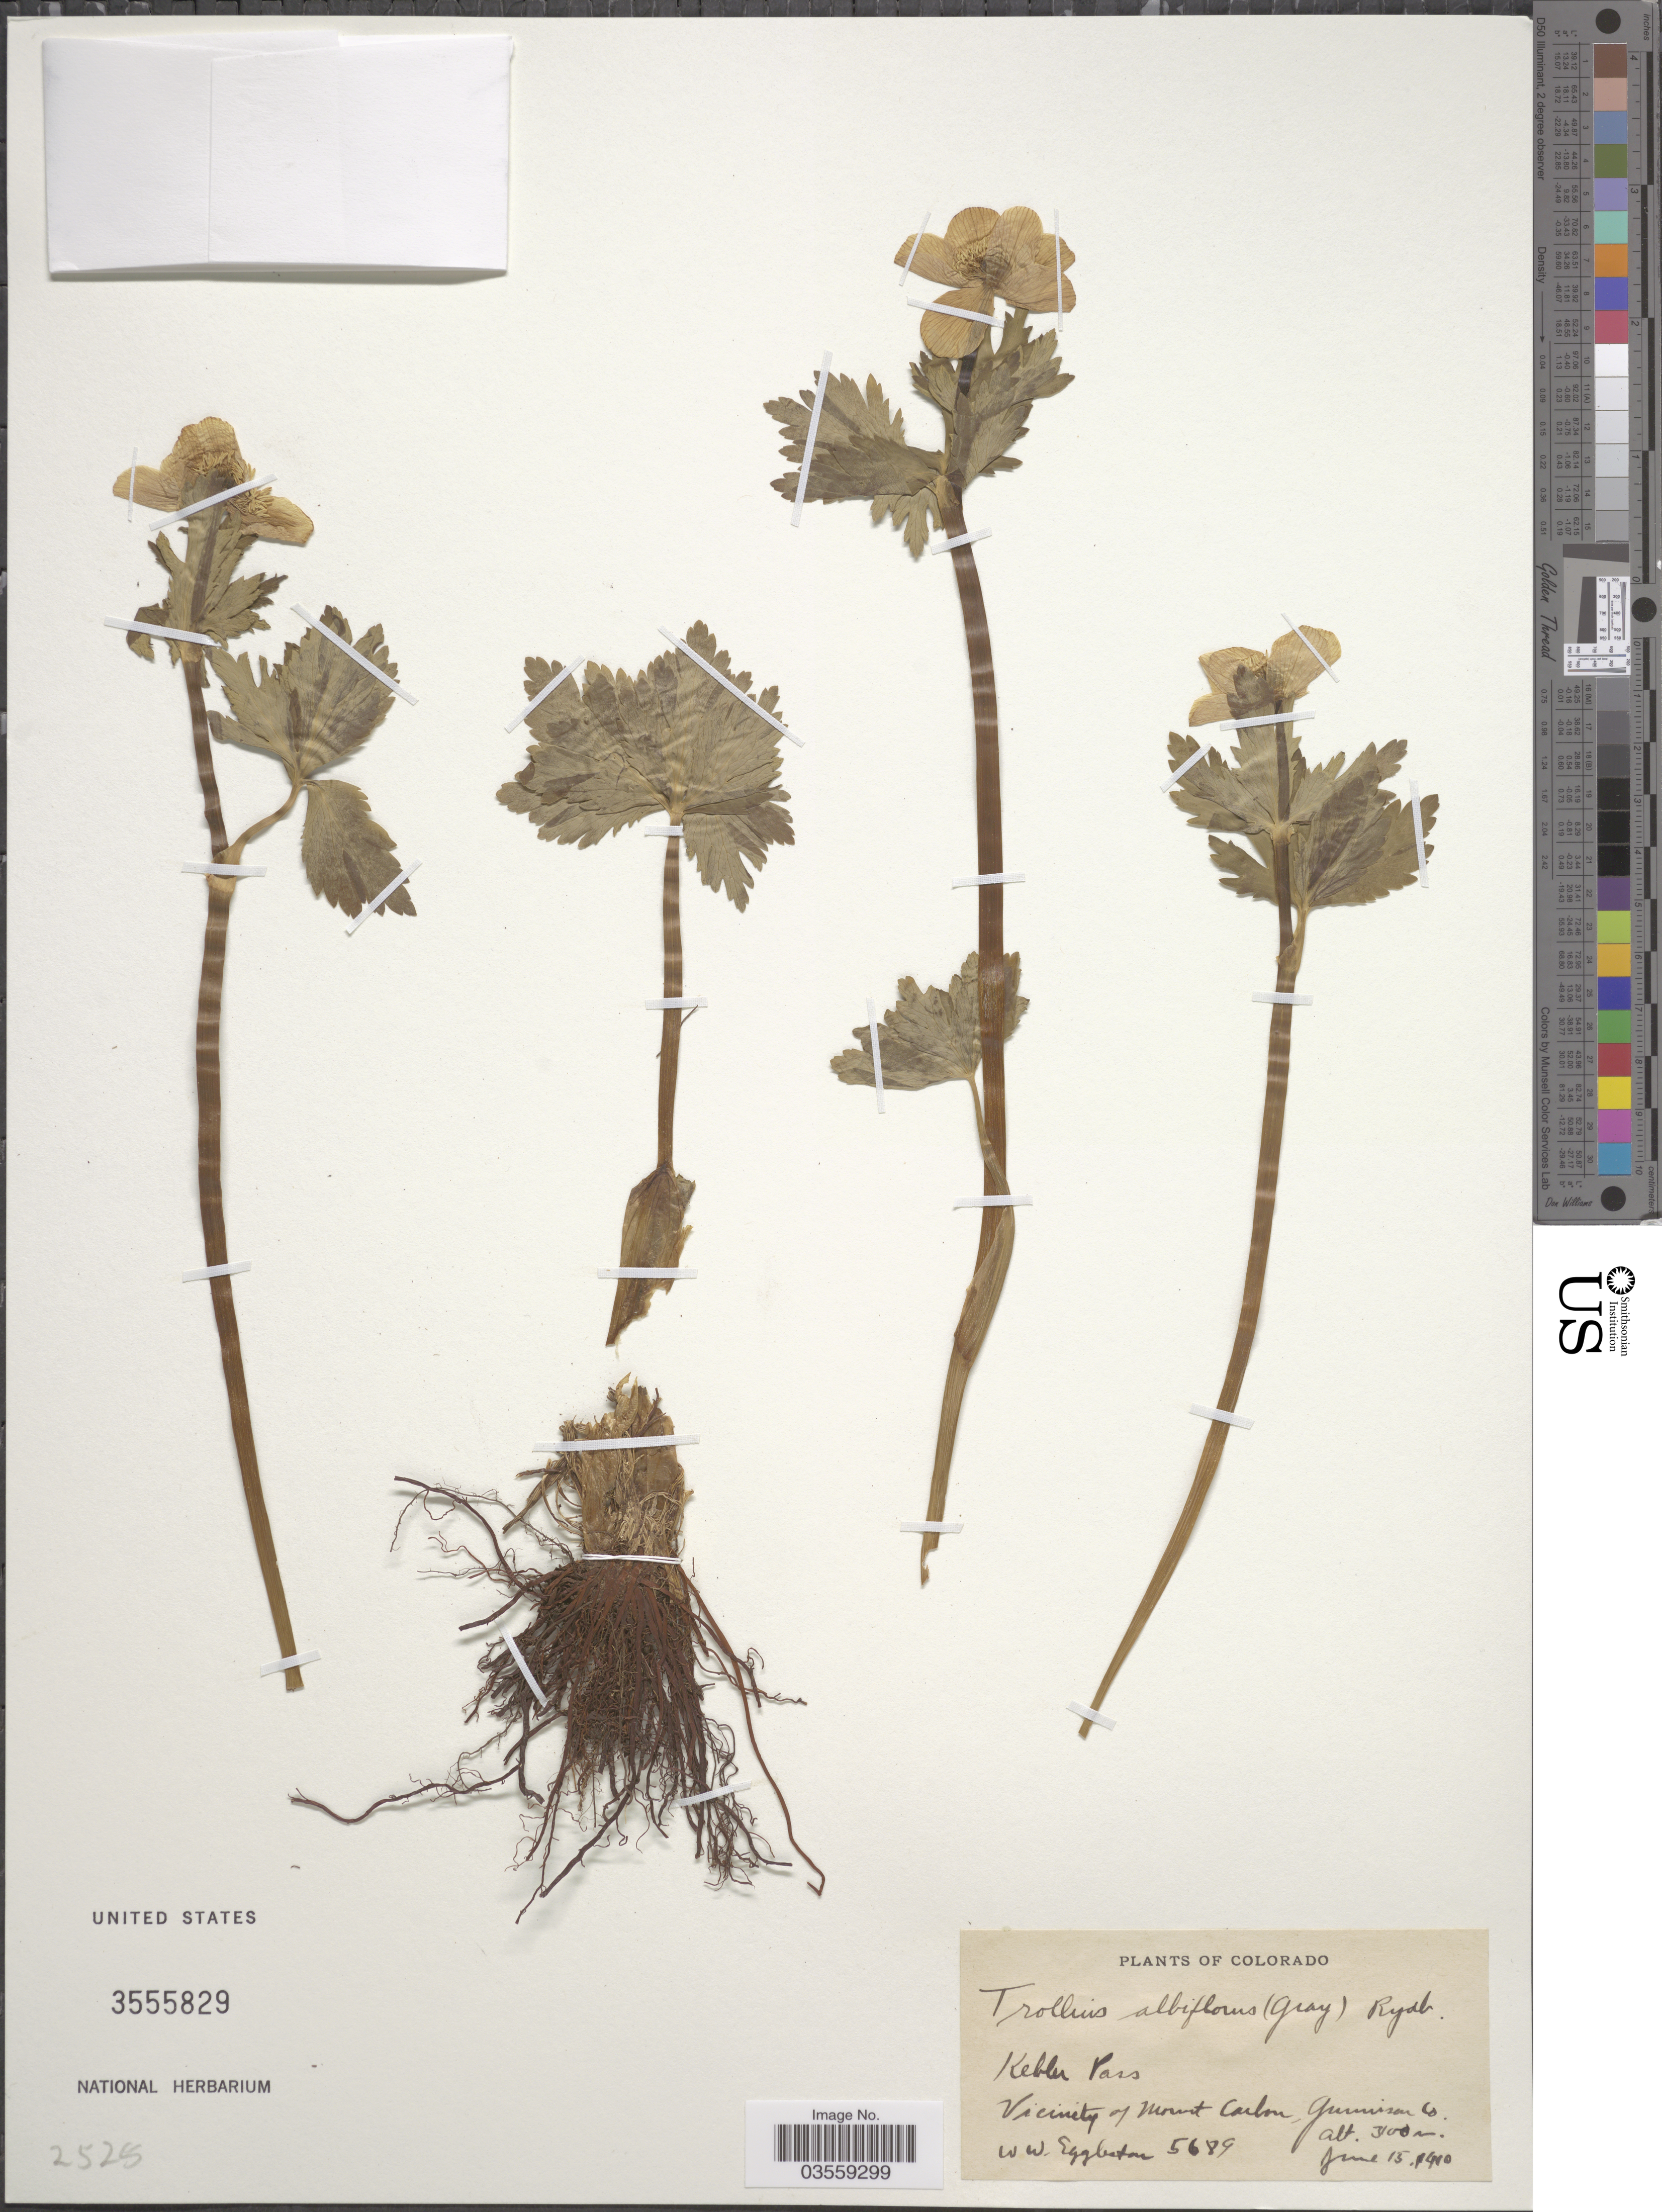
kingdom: Plantae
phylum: Tracheophyta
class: Magnoliopsida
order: Ranunculales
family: Ranunculaceae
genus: Trollius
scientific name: Trollius albiflorus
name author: (A. Gray) Rydb.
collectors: W. W. Eggleston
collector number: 5689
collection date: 1910-06-15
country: United States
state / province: Colorado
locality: Kebler Pass. Vicinity of Mount Carbon, Gunnison Co.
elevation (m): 3100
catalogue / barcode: US 3555829